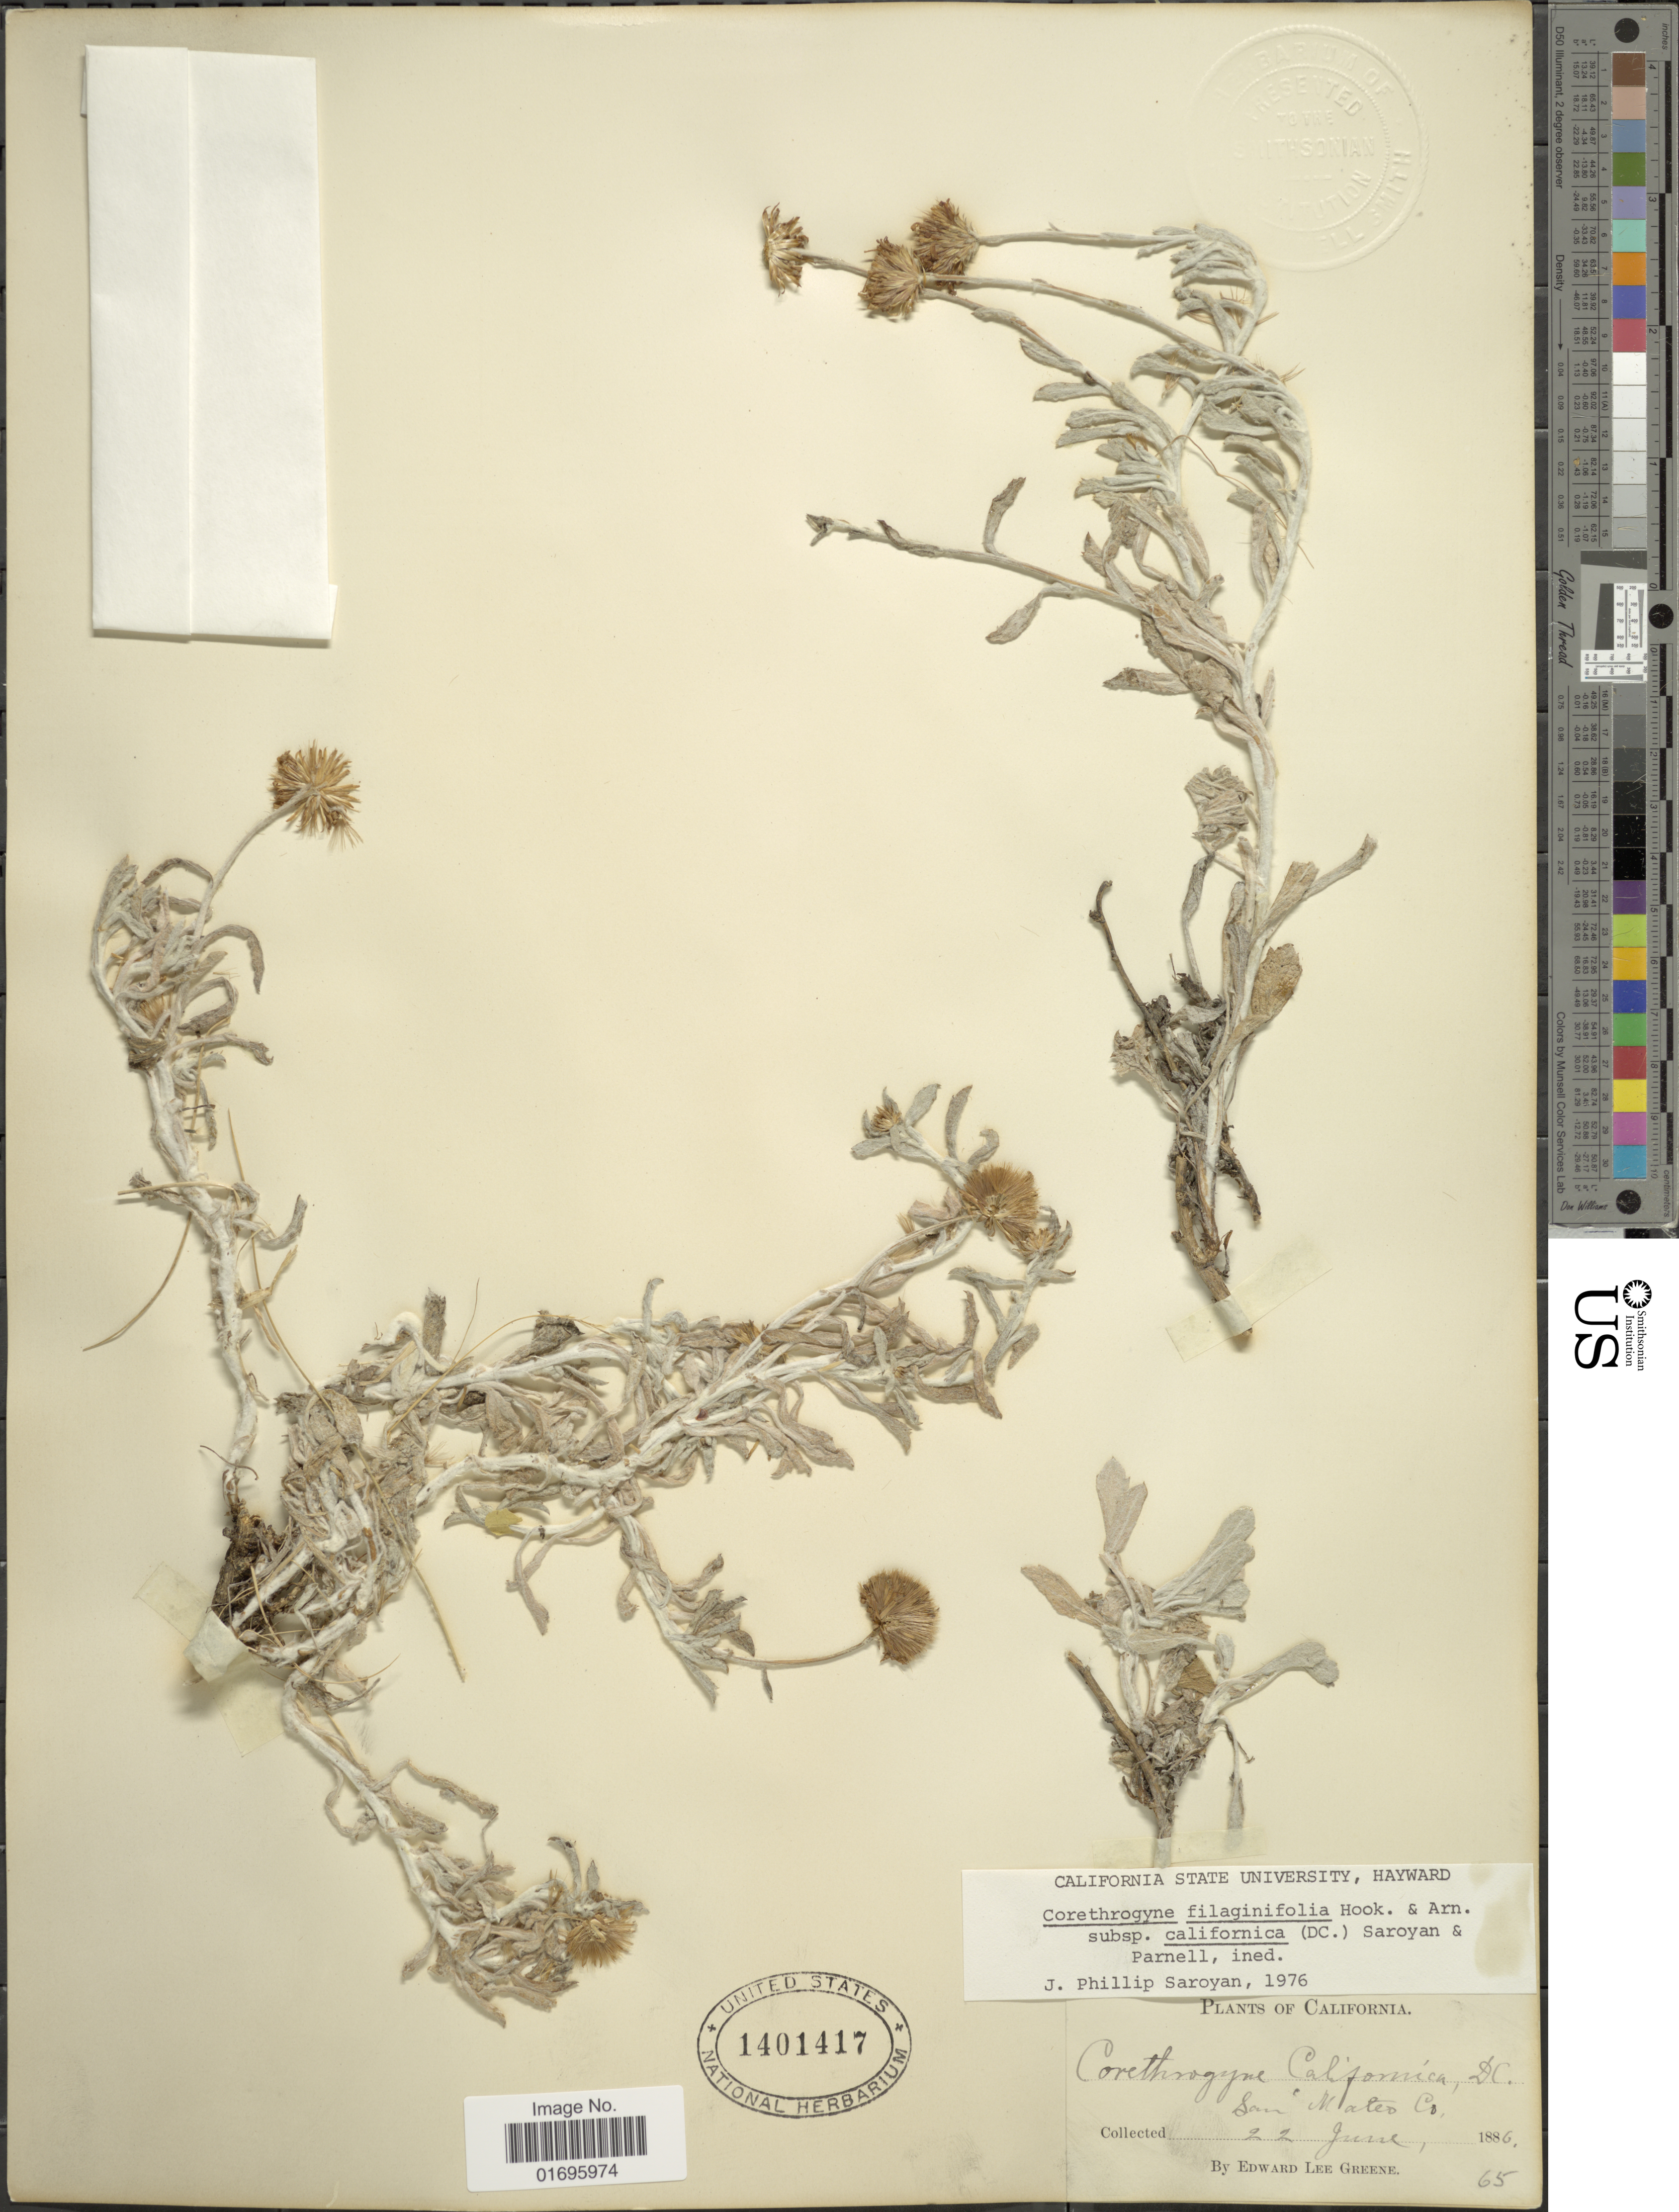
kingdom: Plantae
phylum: Tracheophyta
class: Magnoliopsida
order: Asterales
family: Asteraceae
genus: Corethrogyne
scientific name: Corethrogyne filaginifolia var. californica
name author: (DC.) Saroyan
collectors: E. L. Greene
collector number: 65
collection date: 1886-06-22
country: United States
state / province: California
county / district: San Mateo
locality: San Mateo Co.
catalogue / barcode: US 1401417